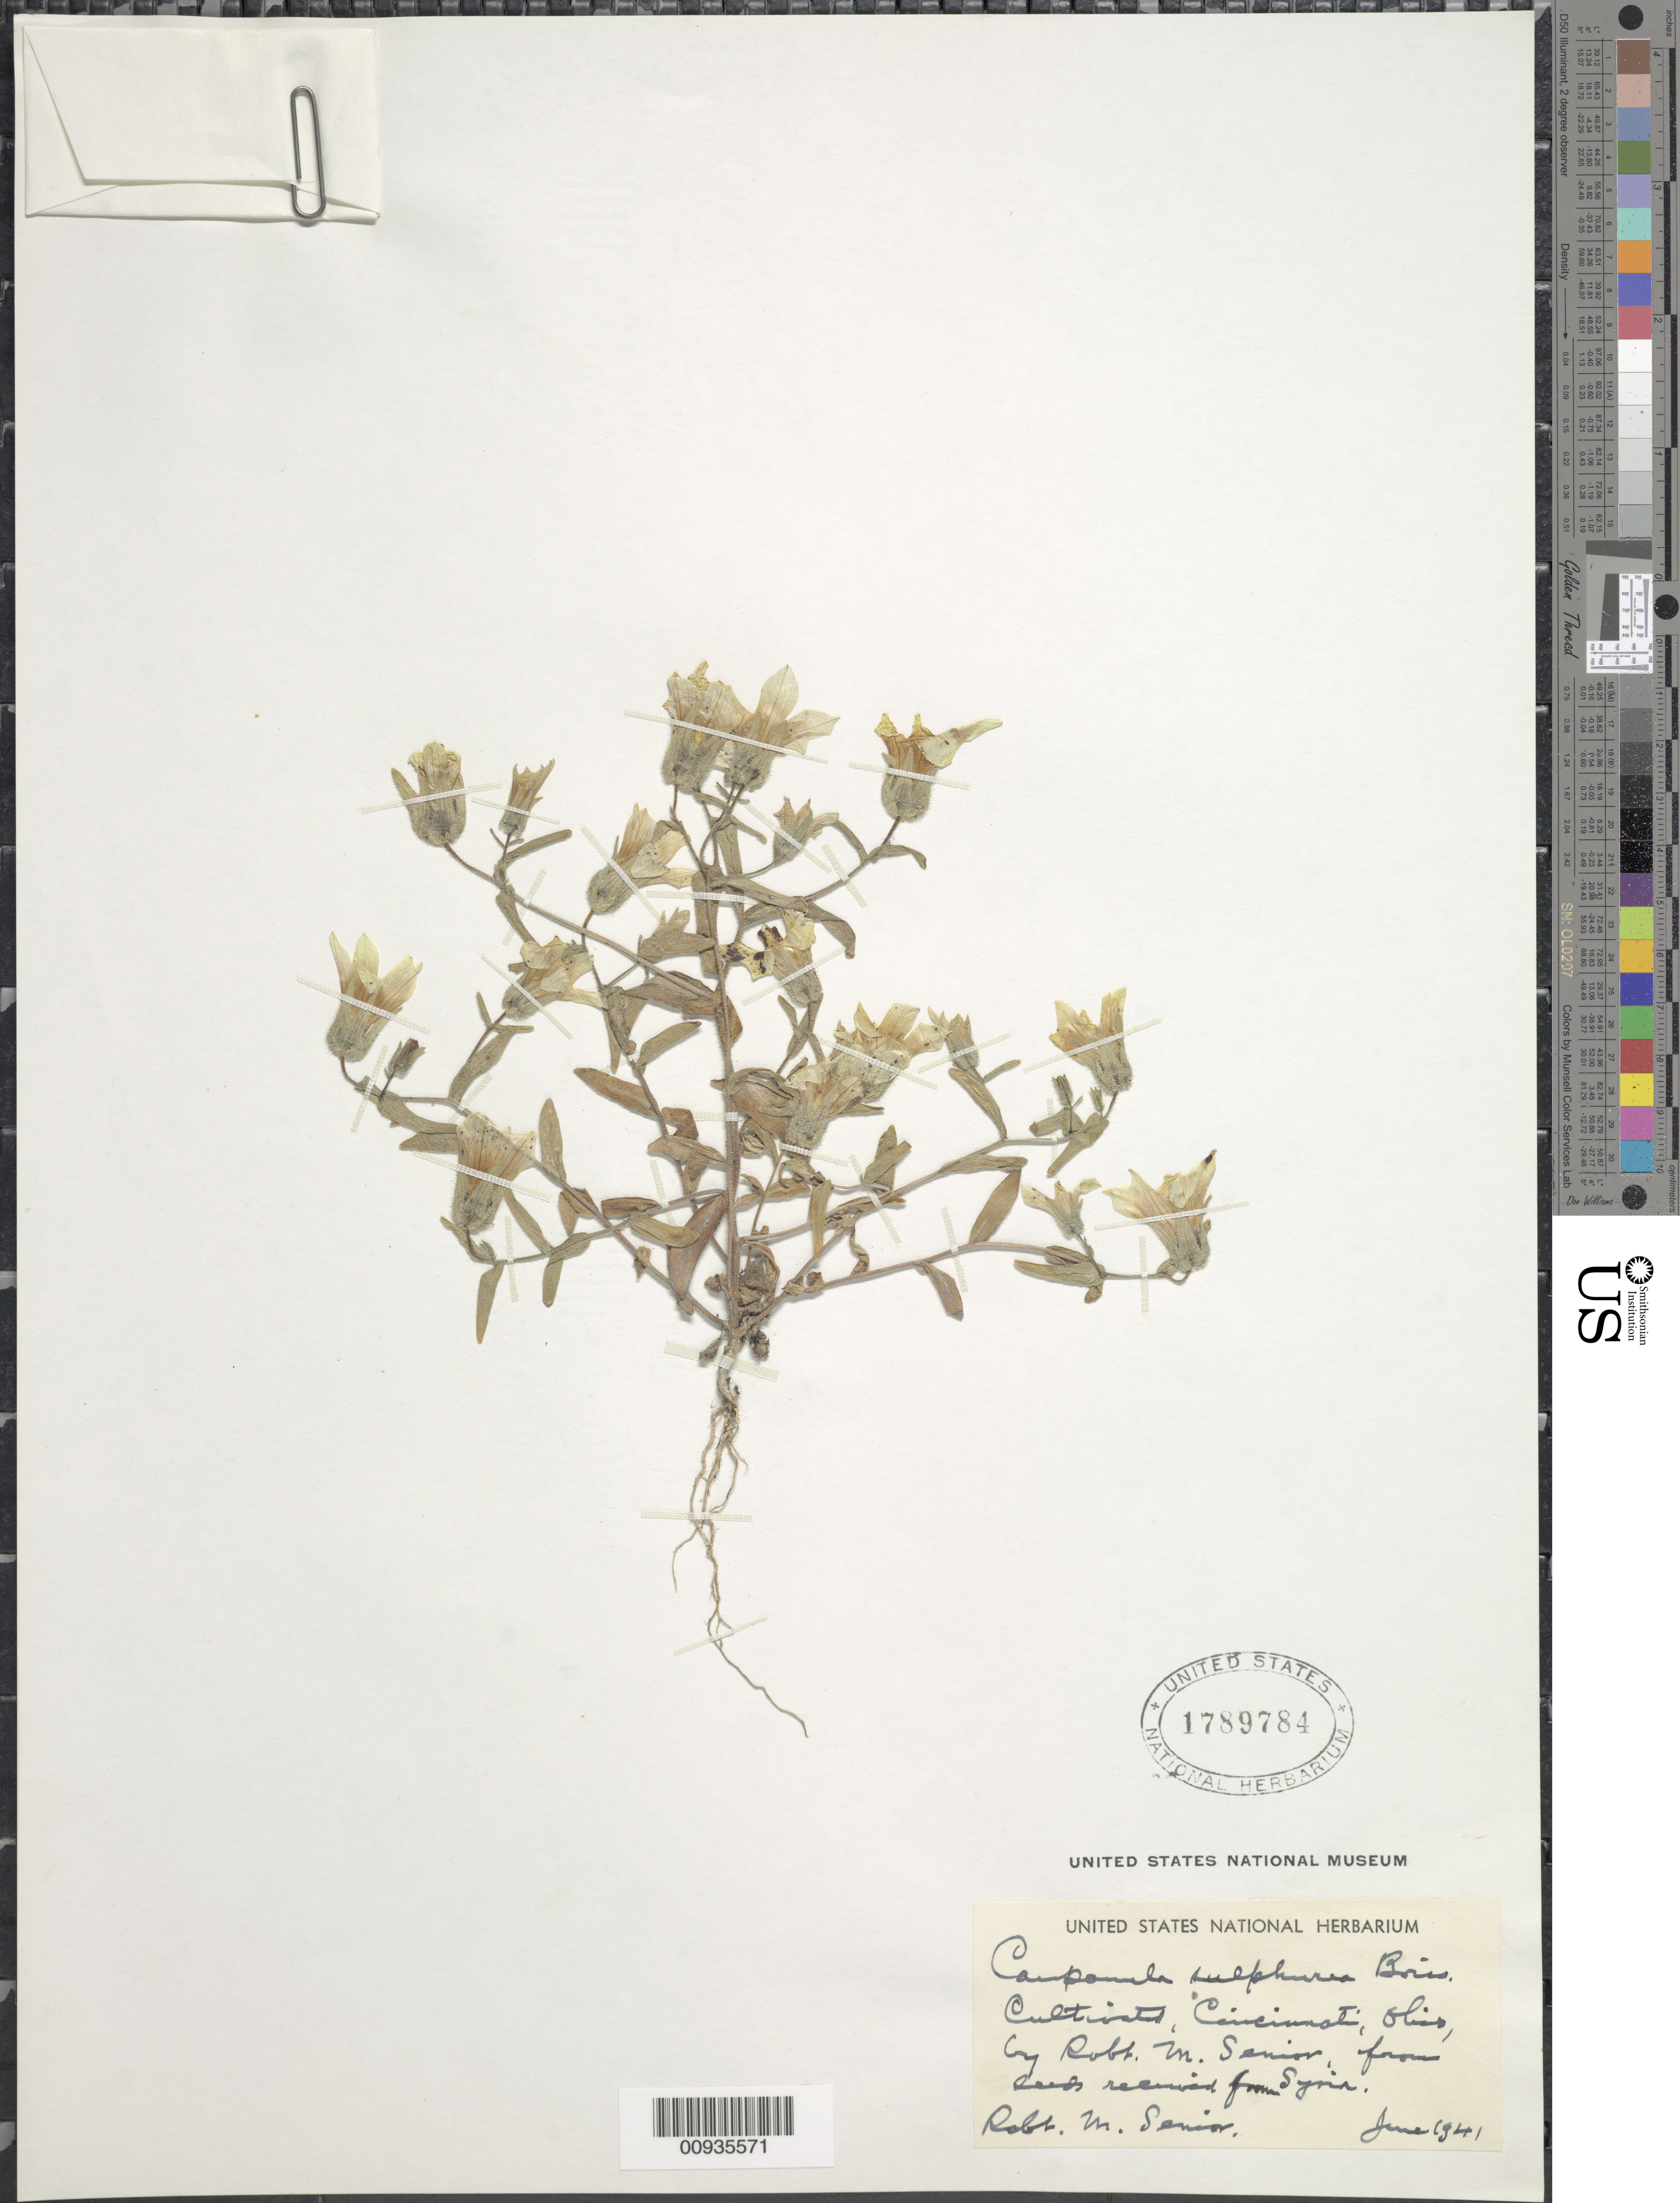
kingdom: Plantae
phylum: Tracheophyta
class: Magnoliopsida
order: Asterales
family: Campanulaceae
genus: Campanula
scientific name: Campanula sulphurea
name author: Boiss.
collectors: R. Senior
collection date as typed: June 1941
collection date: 1941-06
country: United States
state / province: Ohio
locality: Cincinnati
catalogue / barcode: US 1789784